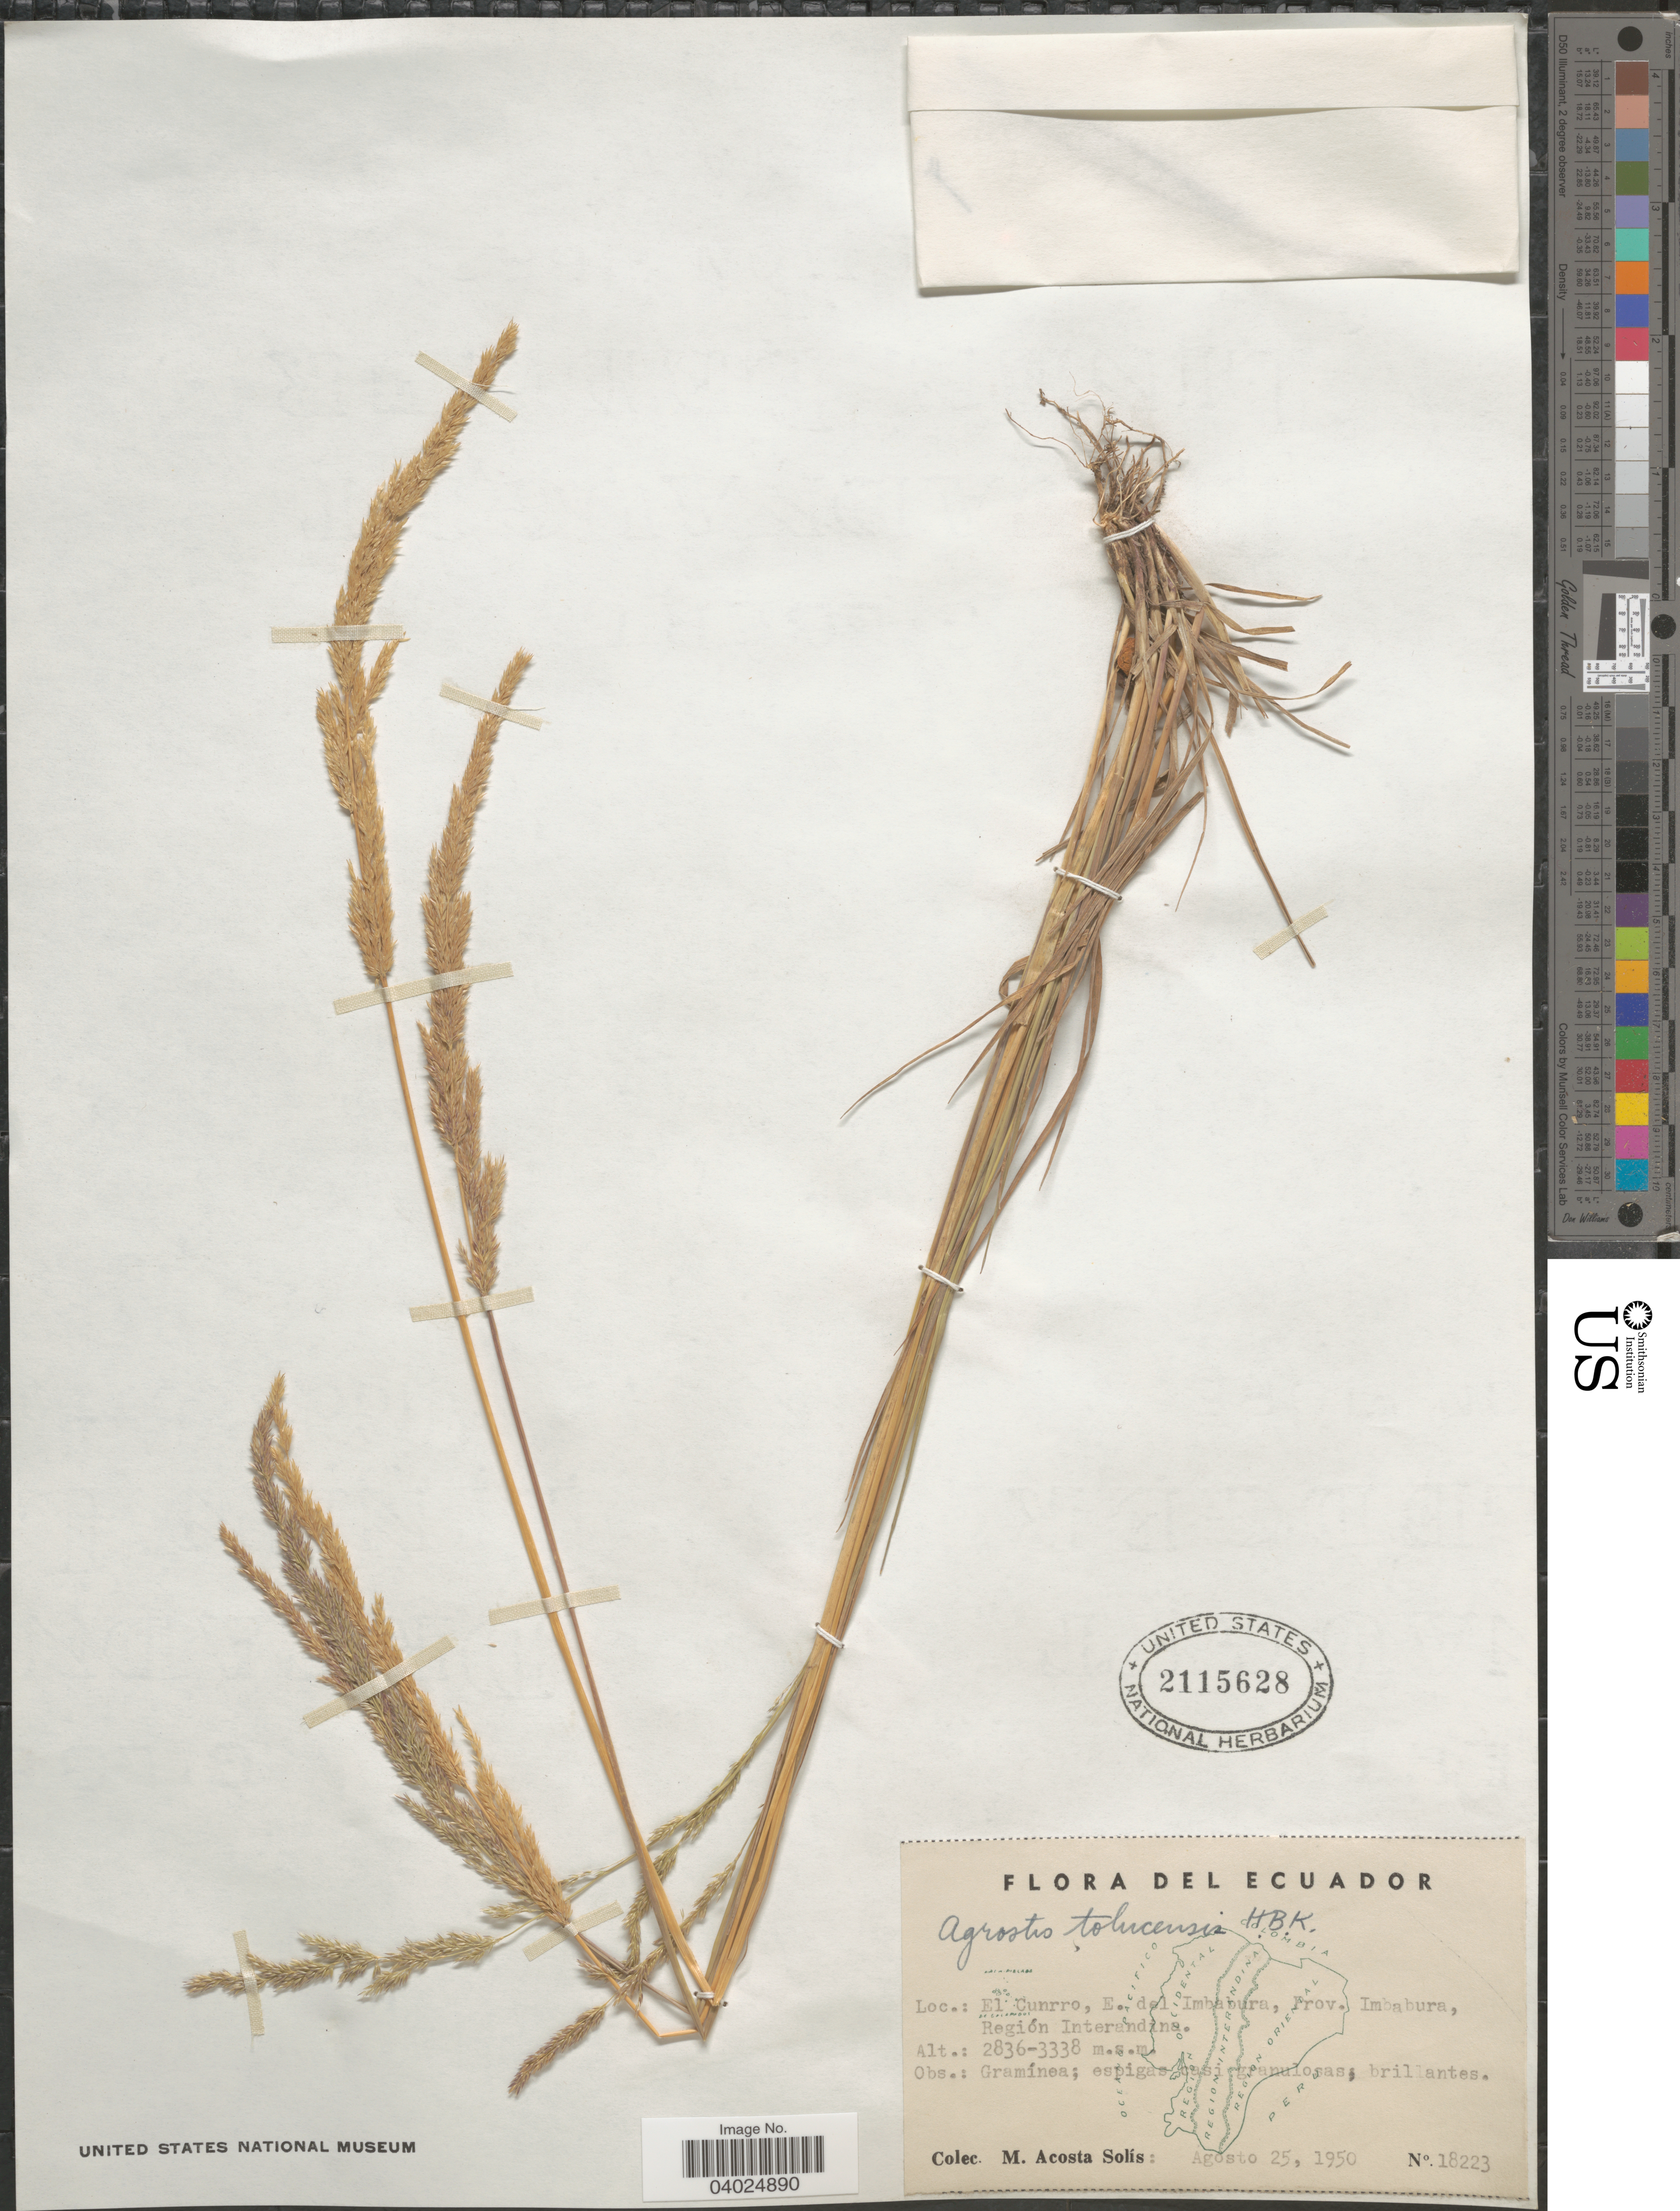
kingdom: Plantae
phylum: Tracheophyta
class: Liliopsida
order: Poales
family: Poaceae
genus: Agrostis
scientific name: Agrostis tolucensis Kunth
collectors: M. Acosta Solis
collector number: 18223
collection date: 1950-08-25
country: Ecuador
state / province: Imbabura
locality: El Cunrro, E. del Imbabura, Región Interandina.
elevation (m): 2836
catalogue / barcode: US 2115628